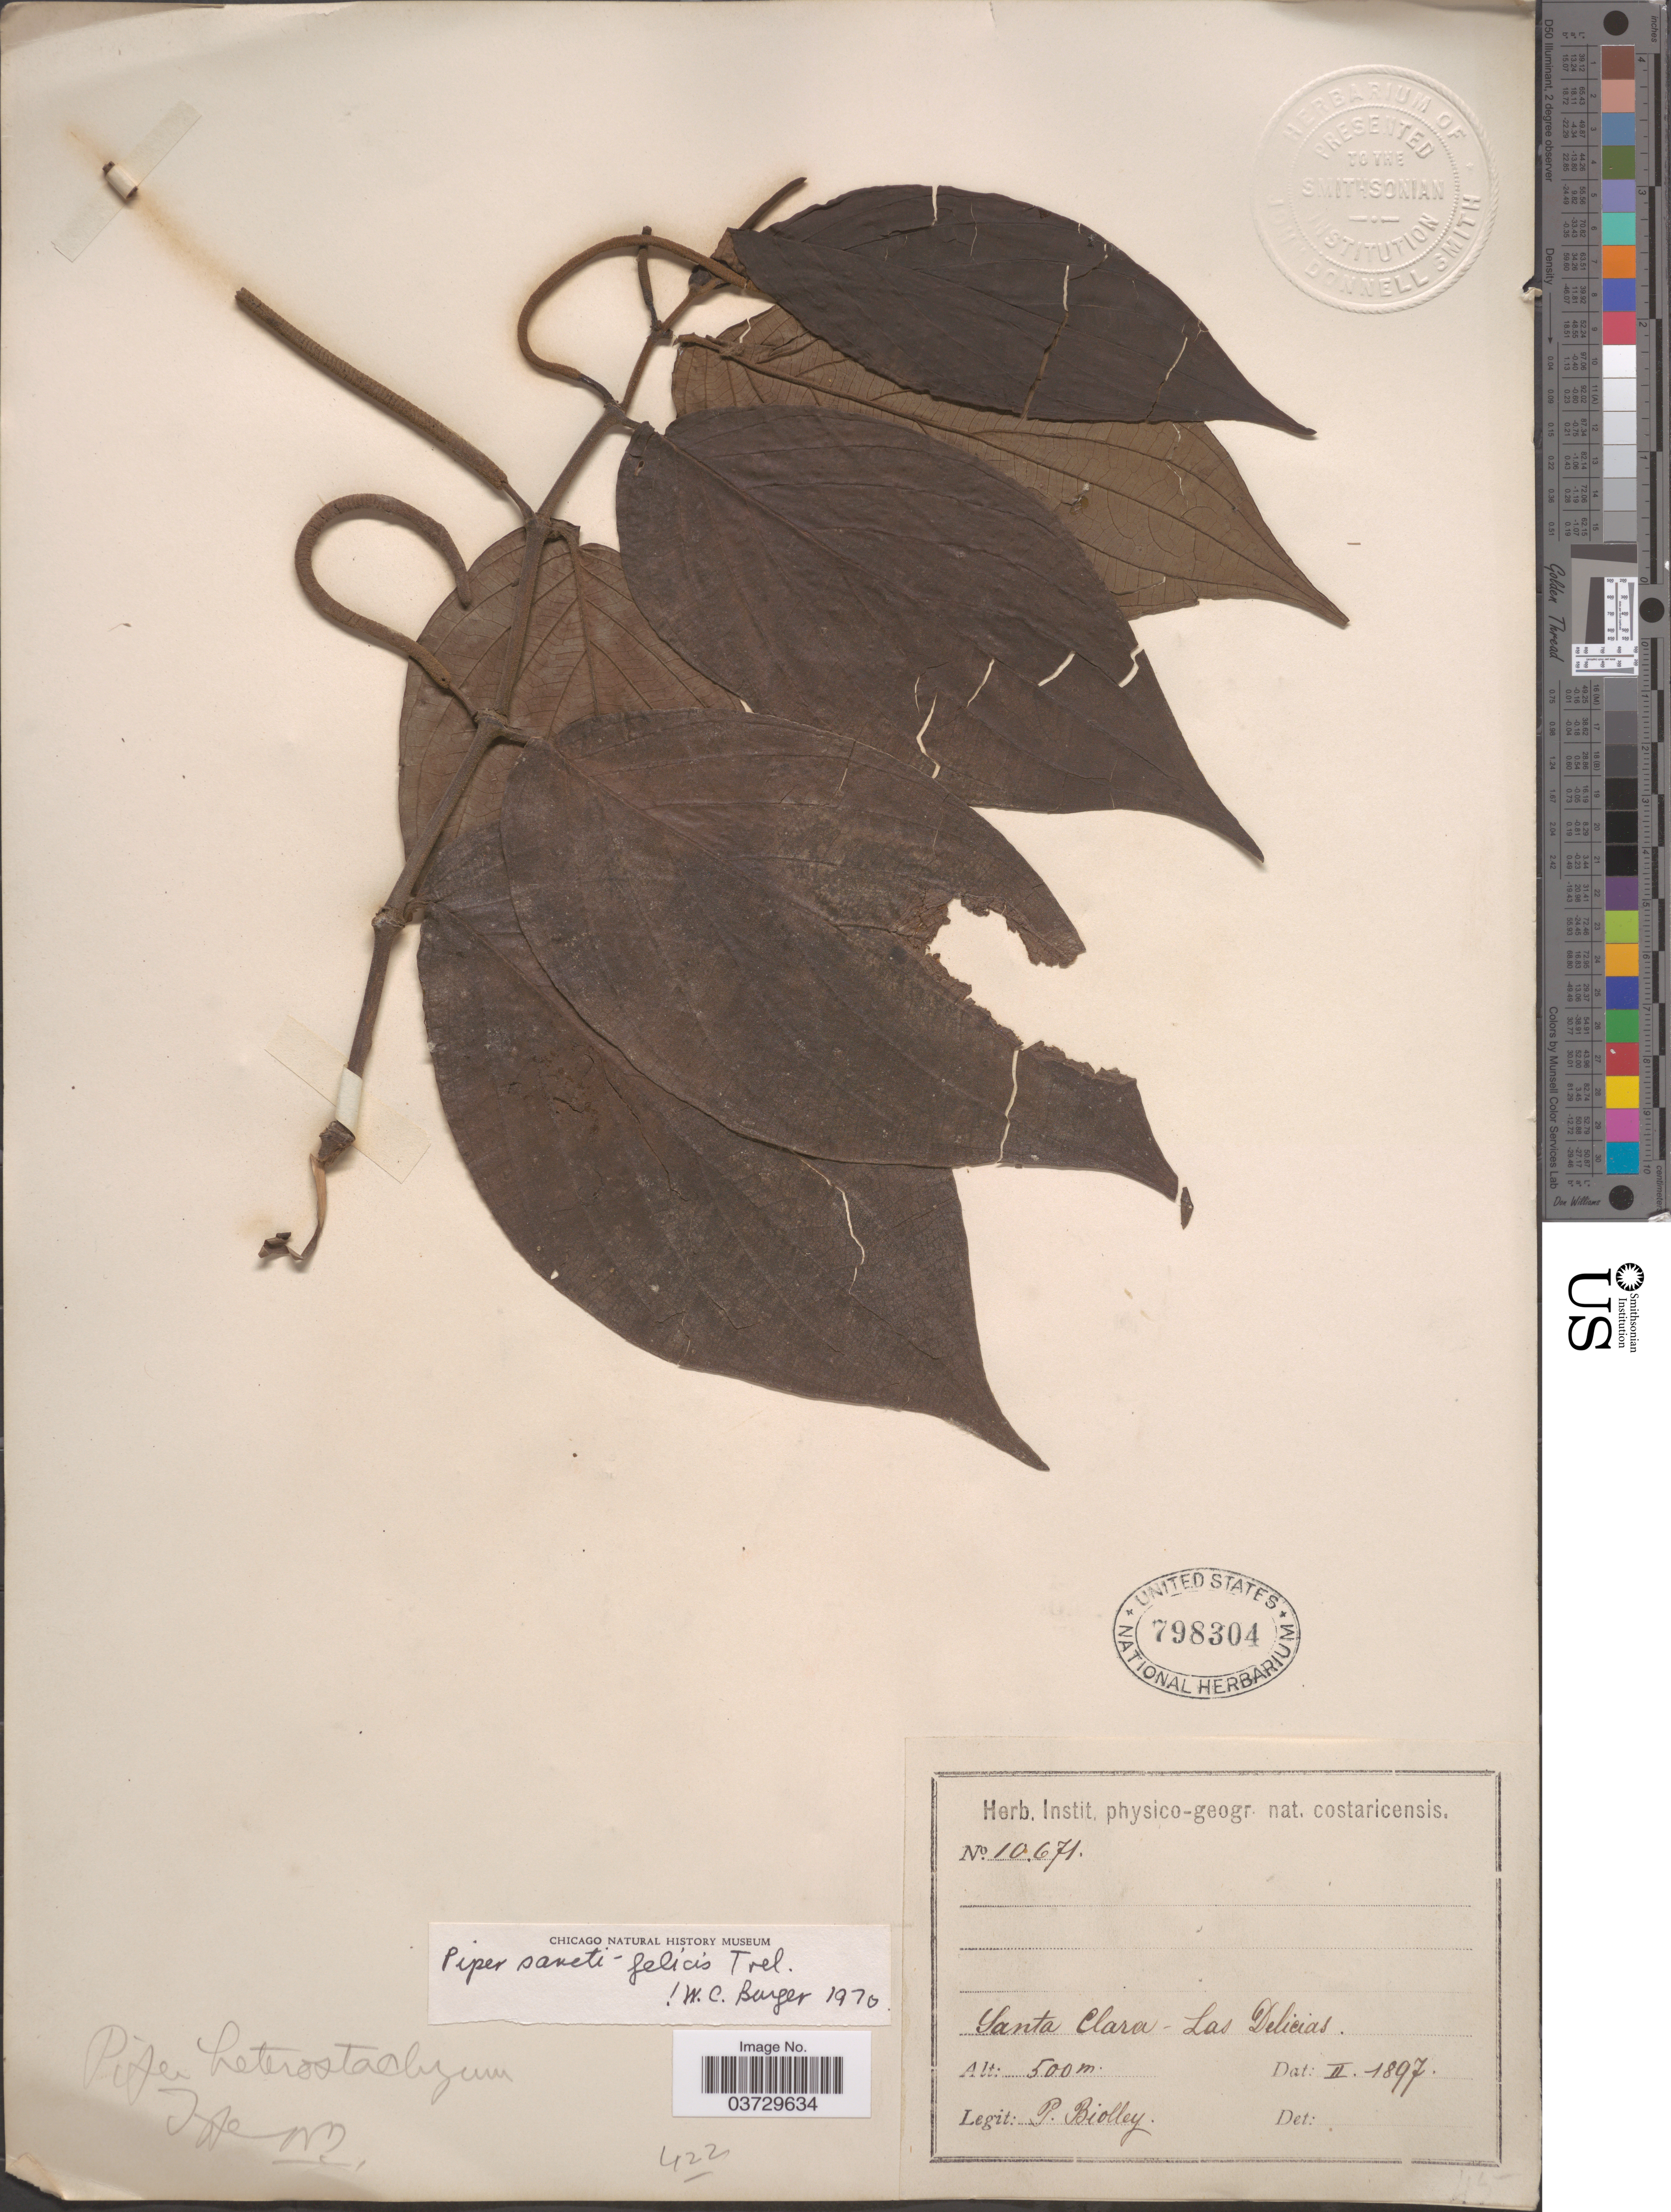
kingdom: Plantae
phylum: Tracheophyta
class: Magnoliopsida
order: Piperales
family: Piperaceae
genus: Piper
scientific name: Piper sancti-felicis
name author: Trel.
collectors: P. Biolley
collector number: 10671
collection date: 1897-02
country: Costa Rica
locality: Santa Clara - Las Delicias.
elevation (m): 500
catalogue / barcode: US 798304